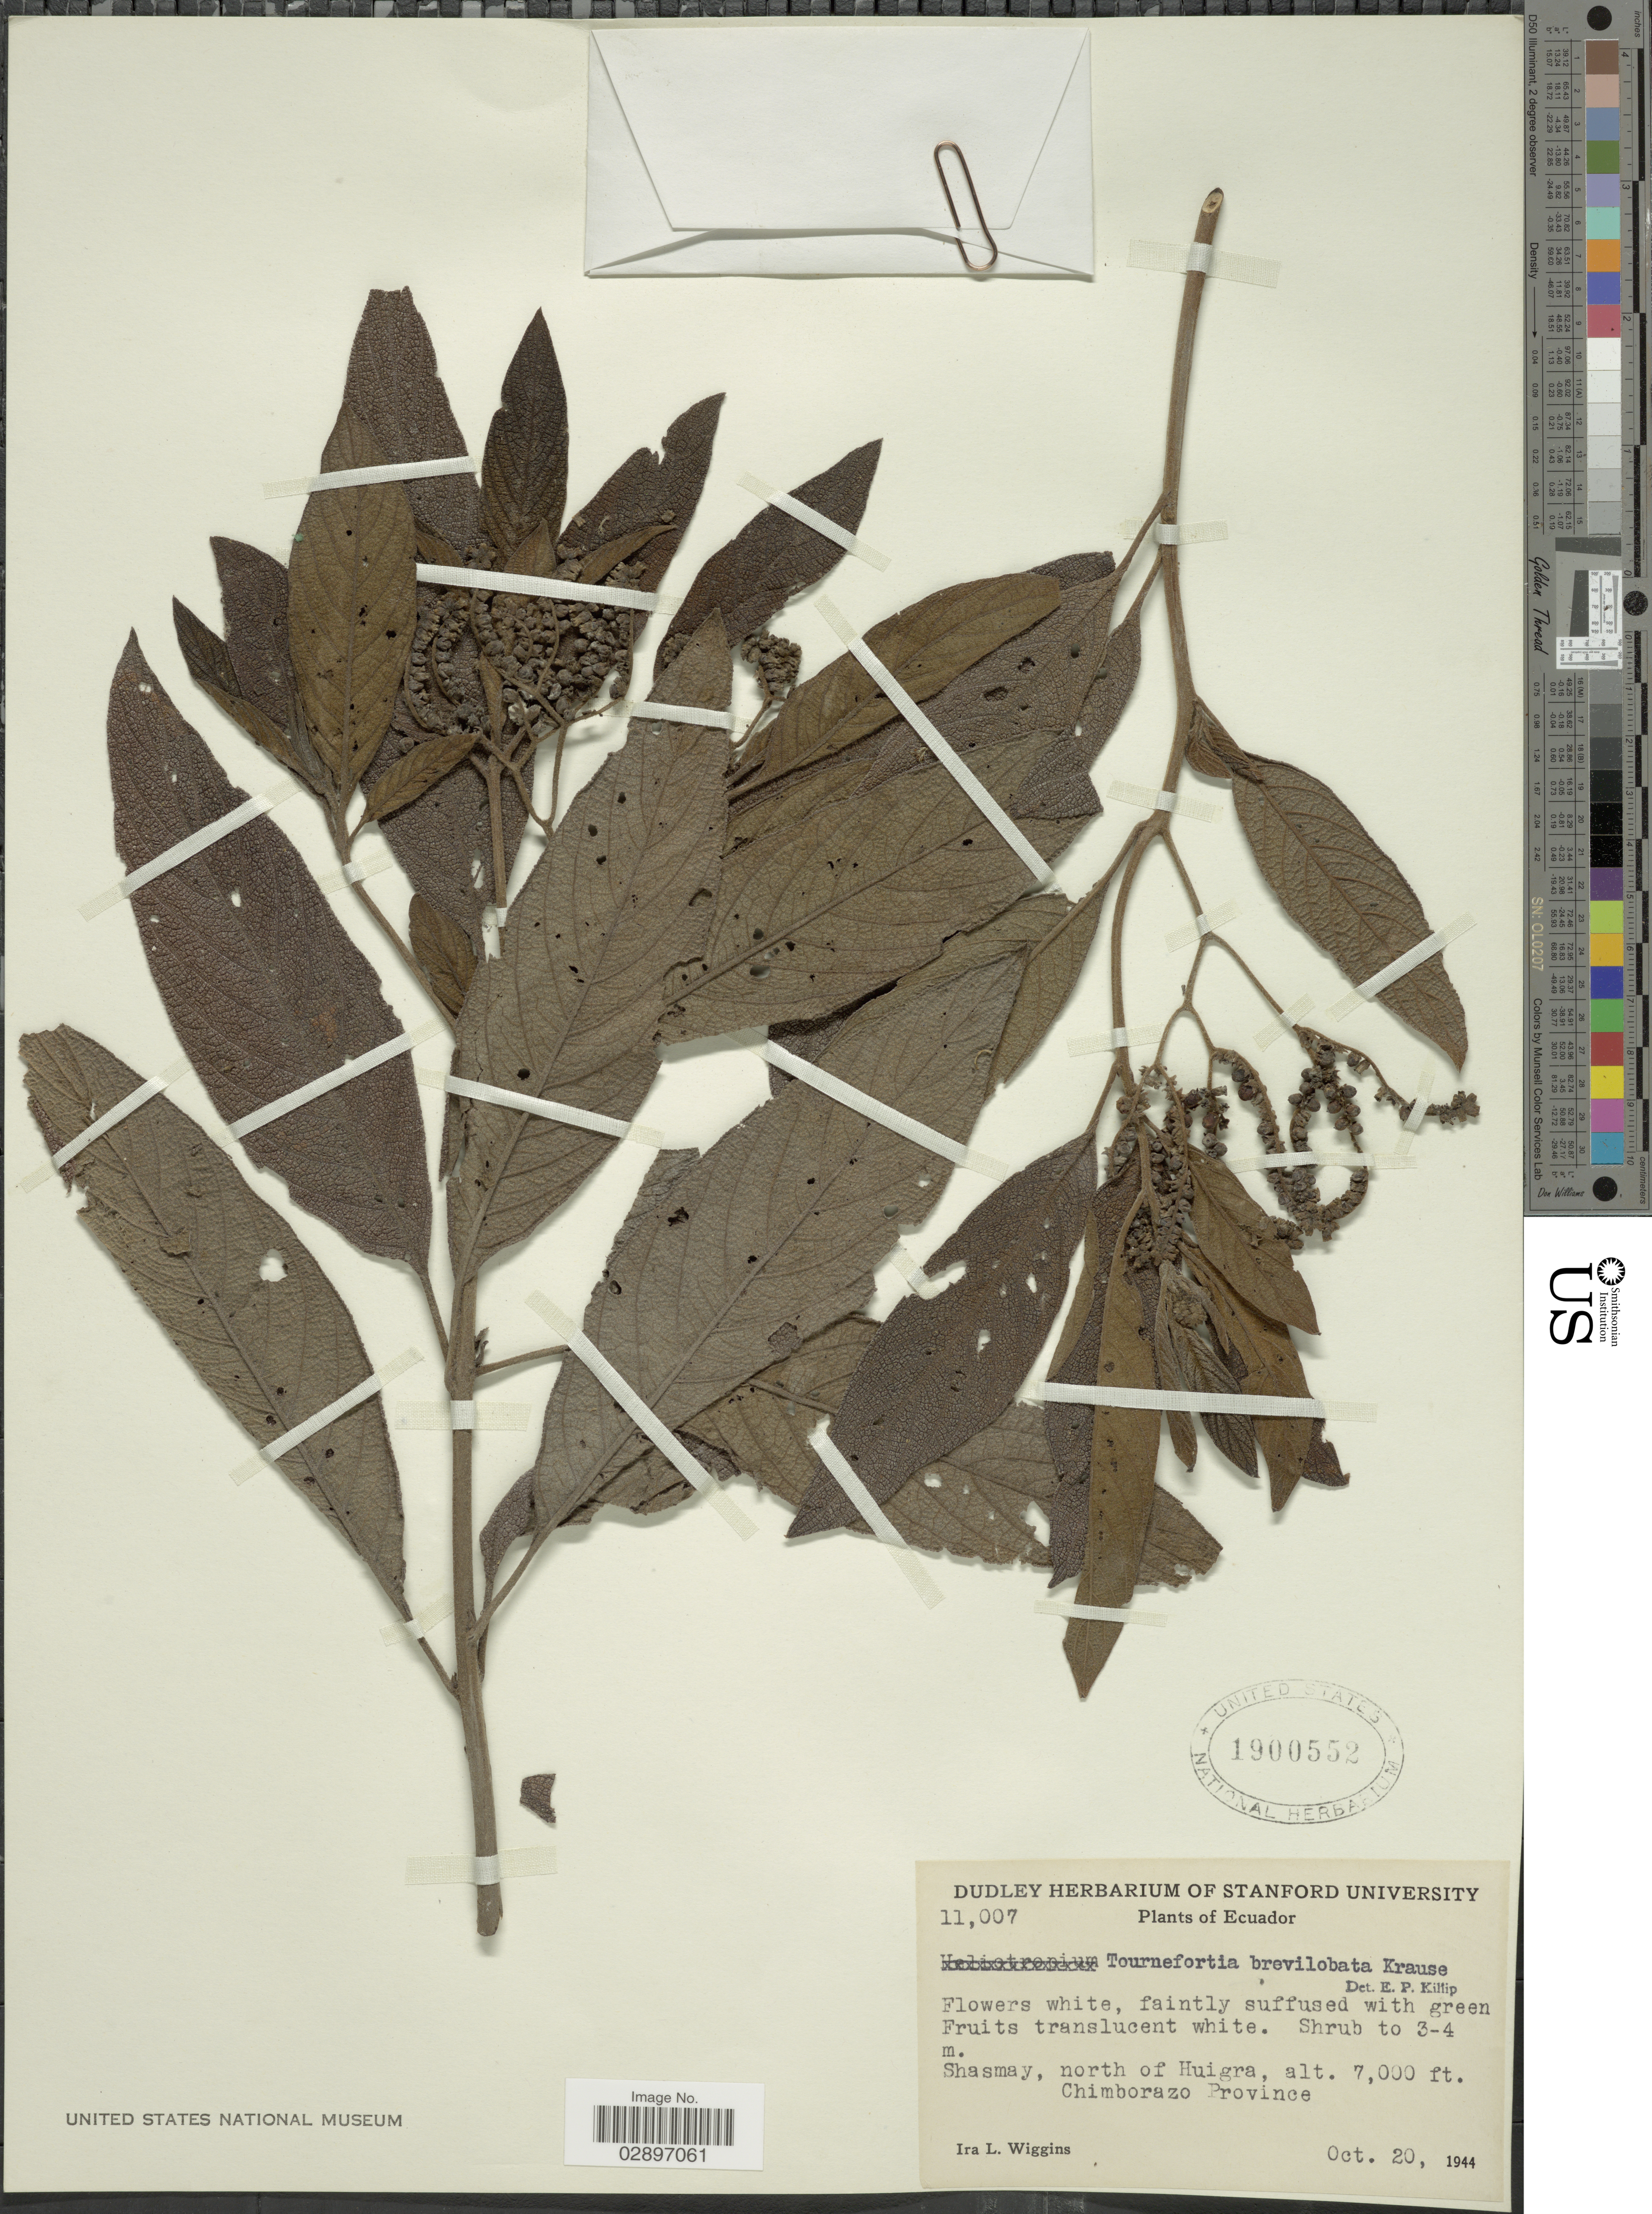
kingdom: Plantae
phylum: Tracheophyta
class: Magnoliopsida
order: Boraginales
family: Heliotropiaceae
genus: Tournefortia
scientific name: Tournefortia brevilobata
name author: K. Krause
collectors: I. L. Wiggins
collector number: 11007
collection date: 1944-10-20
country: Ecuador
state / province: Chimborazo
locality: Shasmay, north of Huigra.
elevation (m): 2134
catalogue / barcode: US 1900552